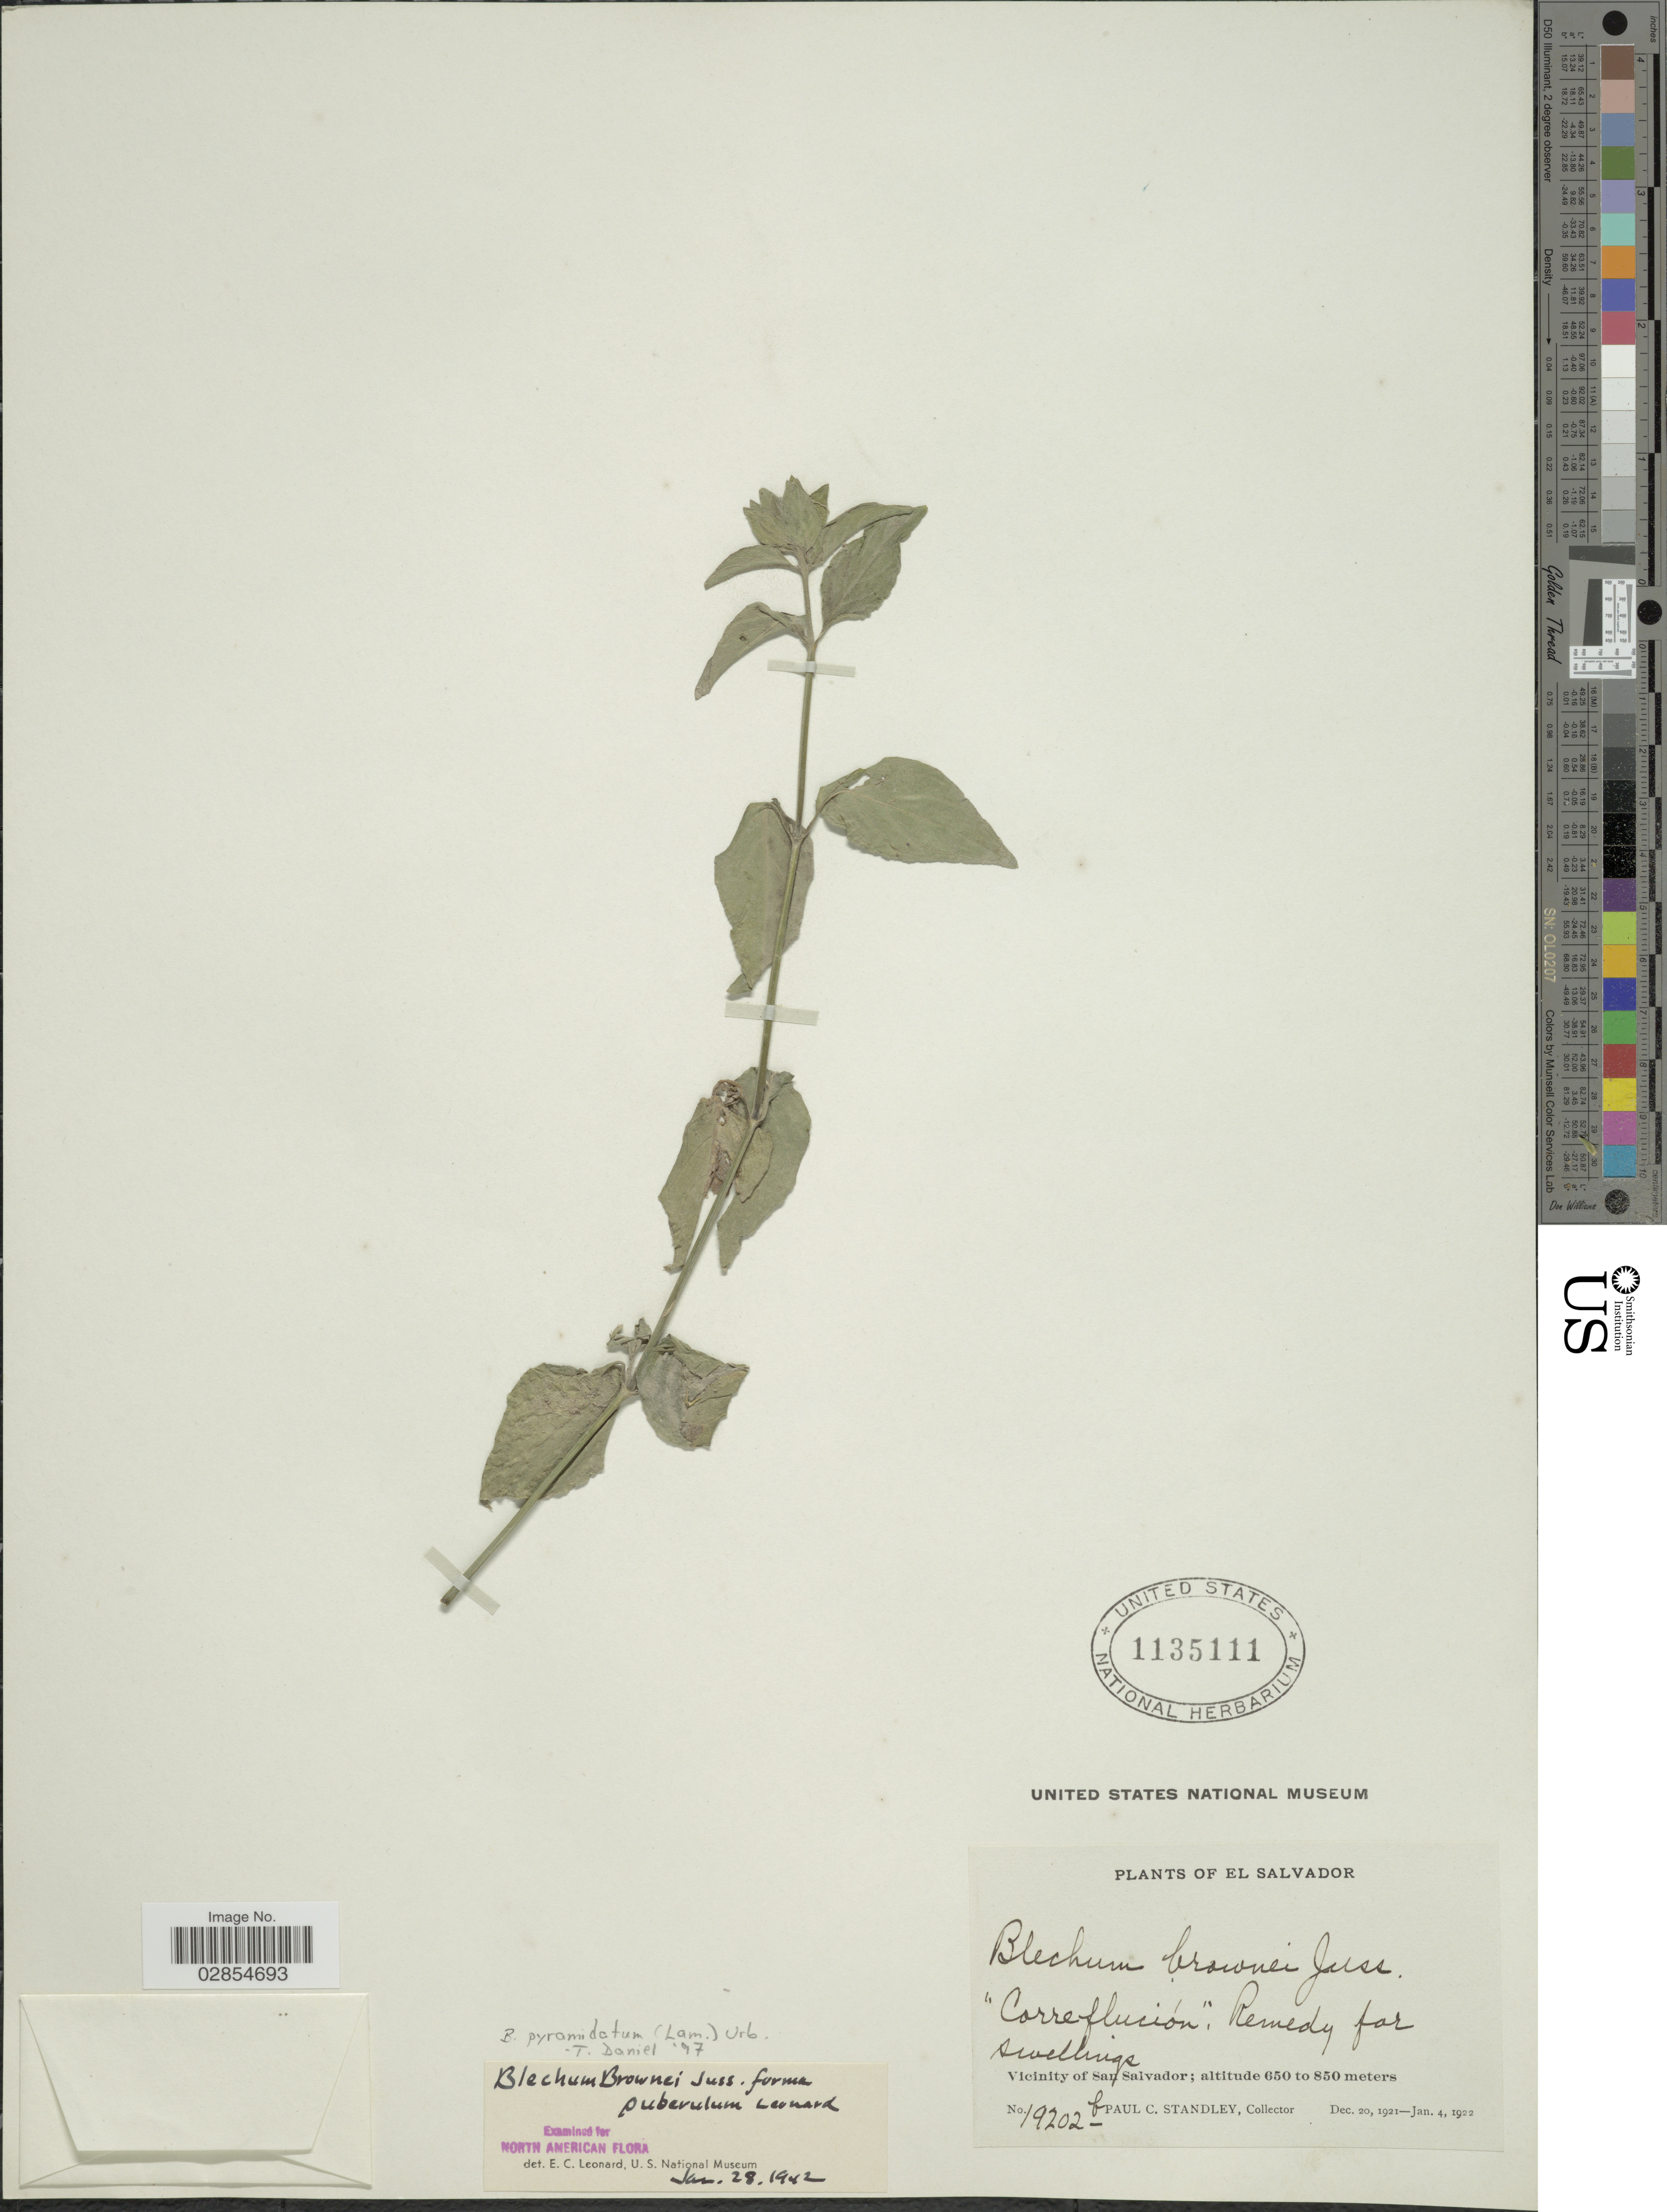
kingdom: Plantae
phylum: Tracheophyta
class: Magnoliopsida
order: Lamiales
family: Acanthaceae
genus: Blechum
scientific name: Blechum pyramidatum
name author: (Lam.) Urb.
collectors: P. C. Standley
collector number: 19202b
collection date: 1921-12-20/1922-01-04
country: El Salvador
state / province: San Salvador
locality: Vicinity of San Salvador.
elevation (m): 650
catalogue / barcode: US 1135111